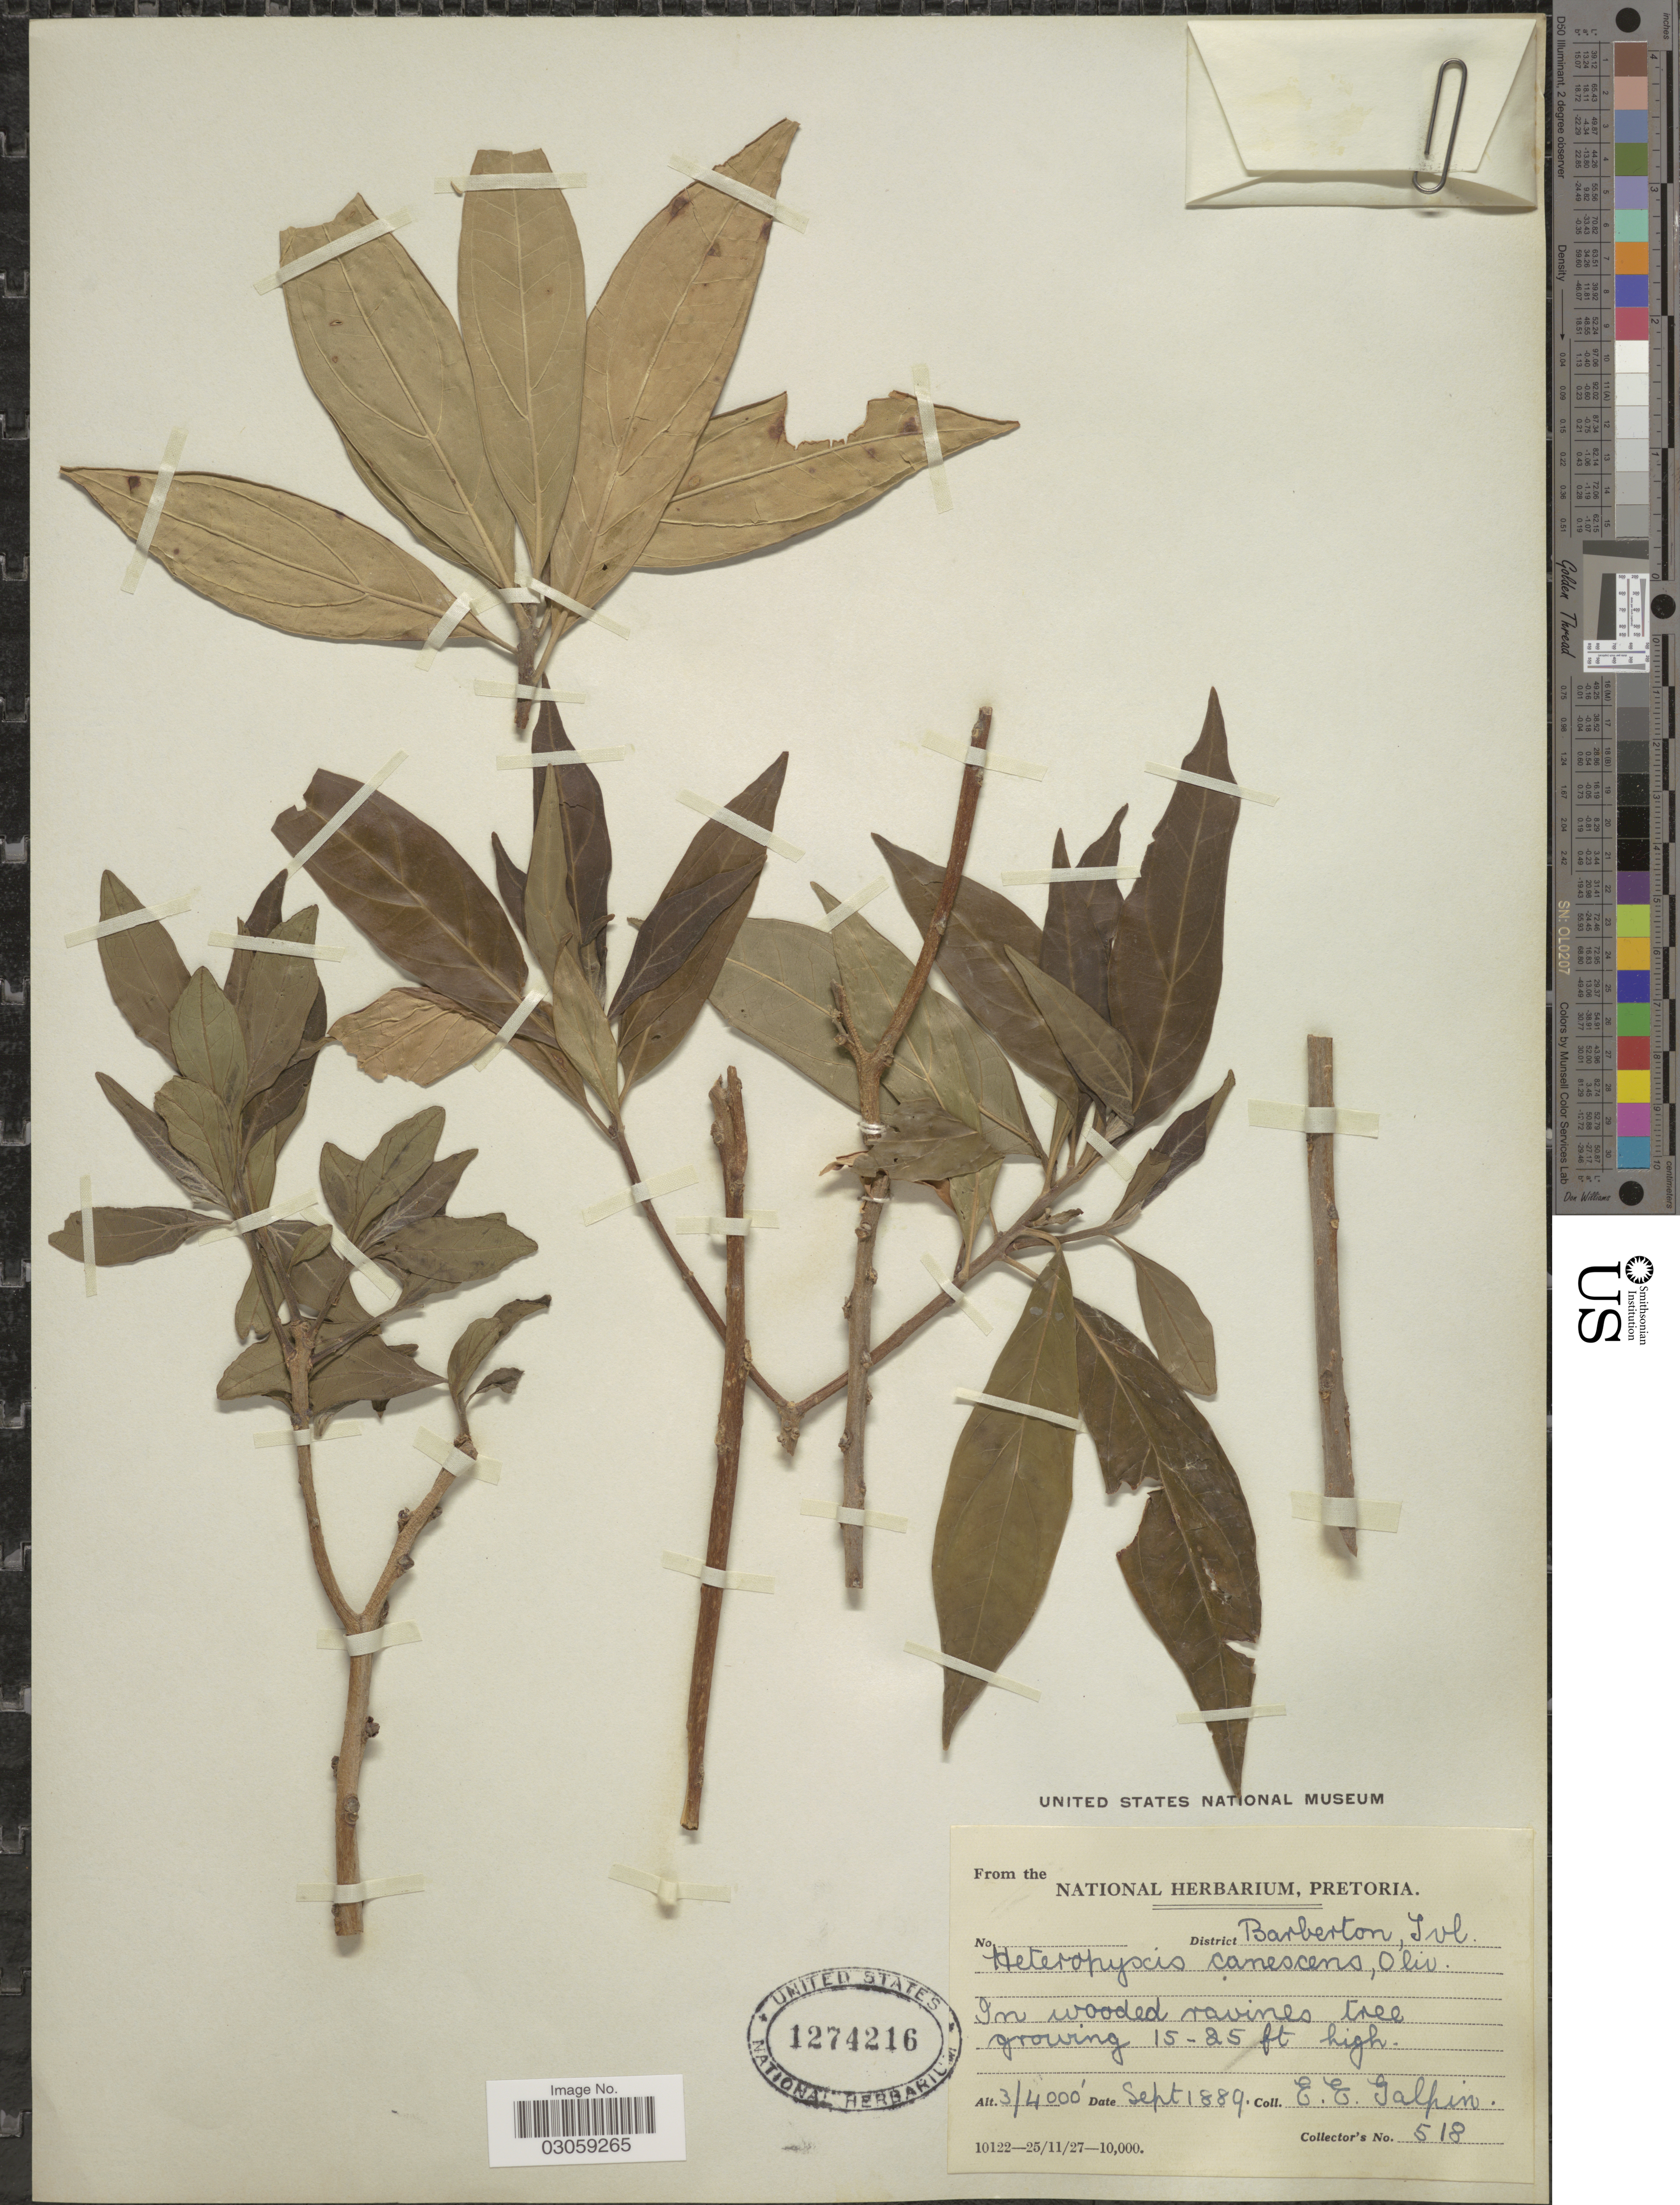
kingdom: Plantae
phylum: Tracheophyta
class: Magnoliopsida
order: Myrtales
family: Myrtaceae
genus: Heteropyxis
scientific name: Heteropyxis canescens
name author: Oliv.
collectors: E. Galpin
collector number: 518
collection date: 1889-09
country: South Africa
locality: District Barberton, Tvl.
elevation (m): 914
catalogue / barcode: US 1274216